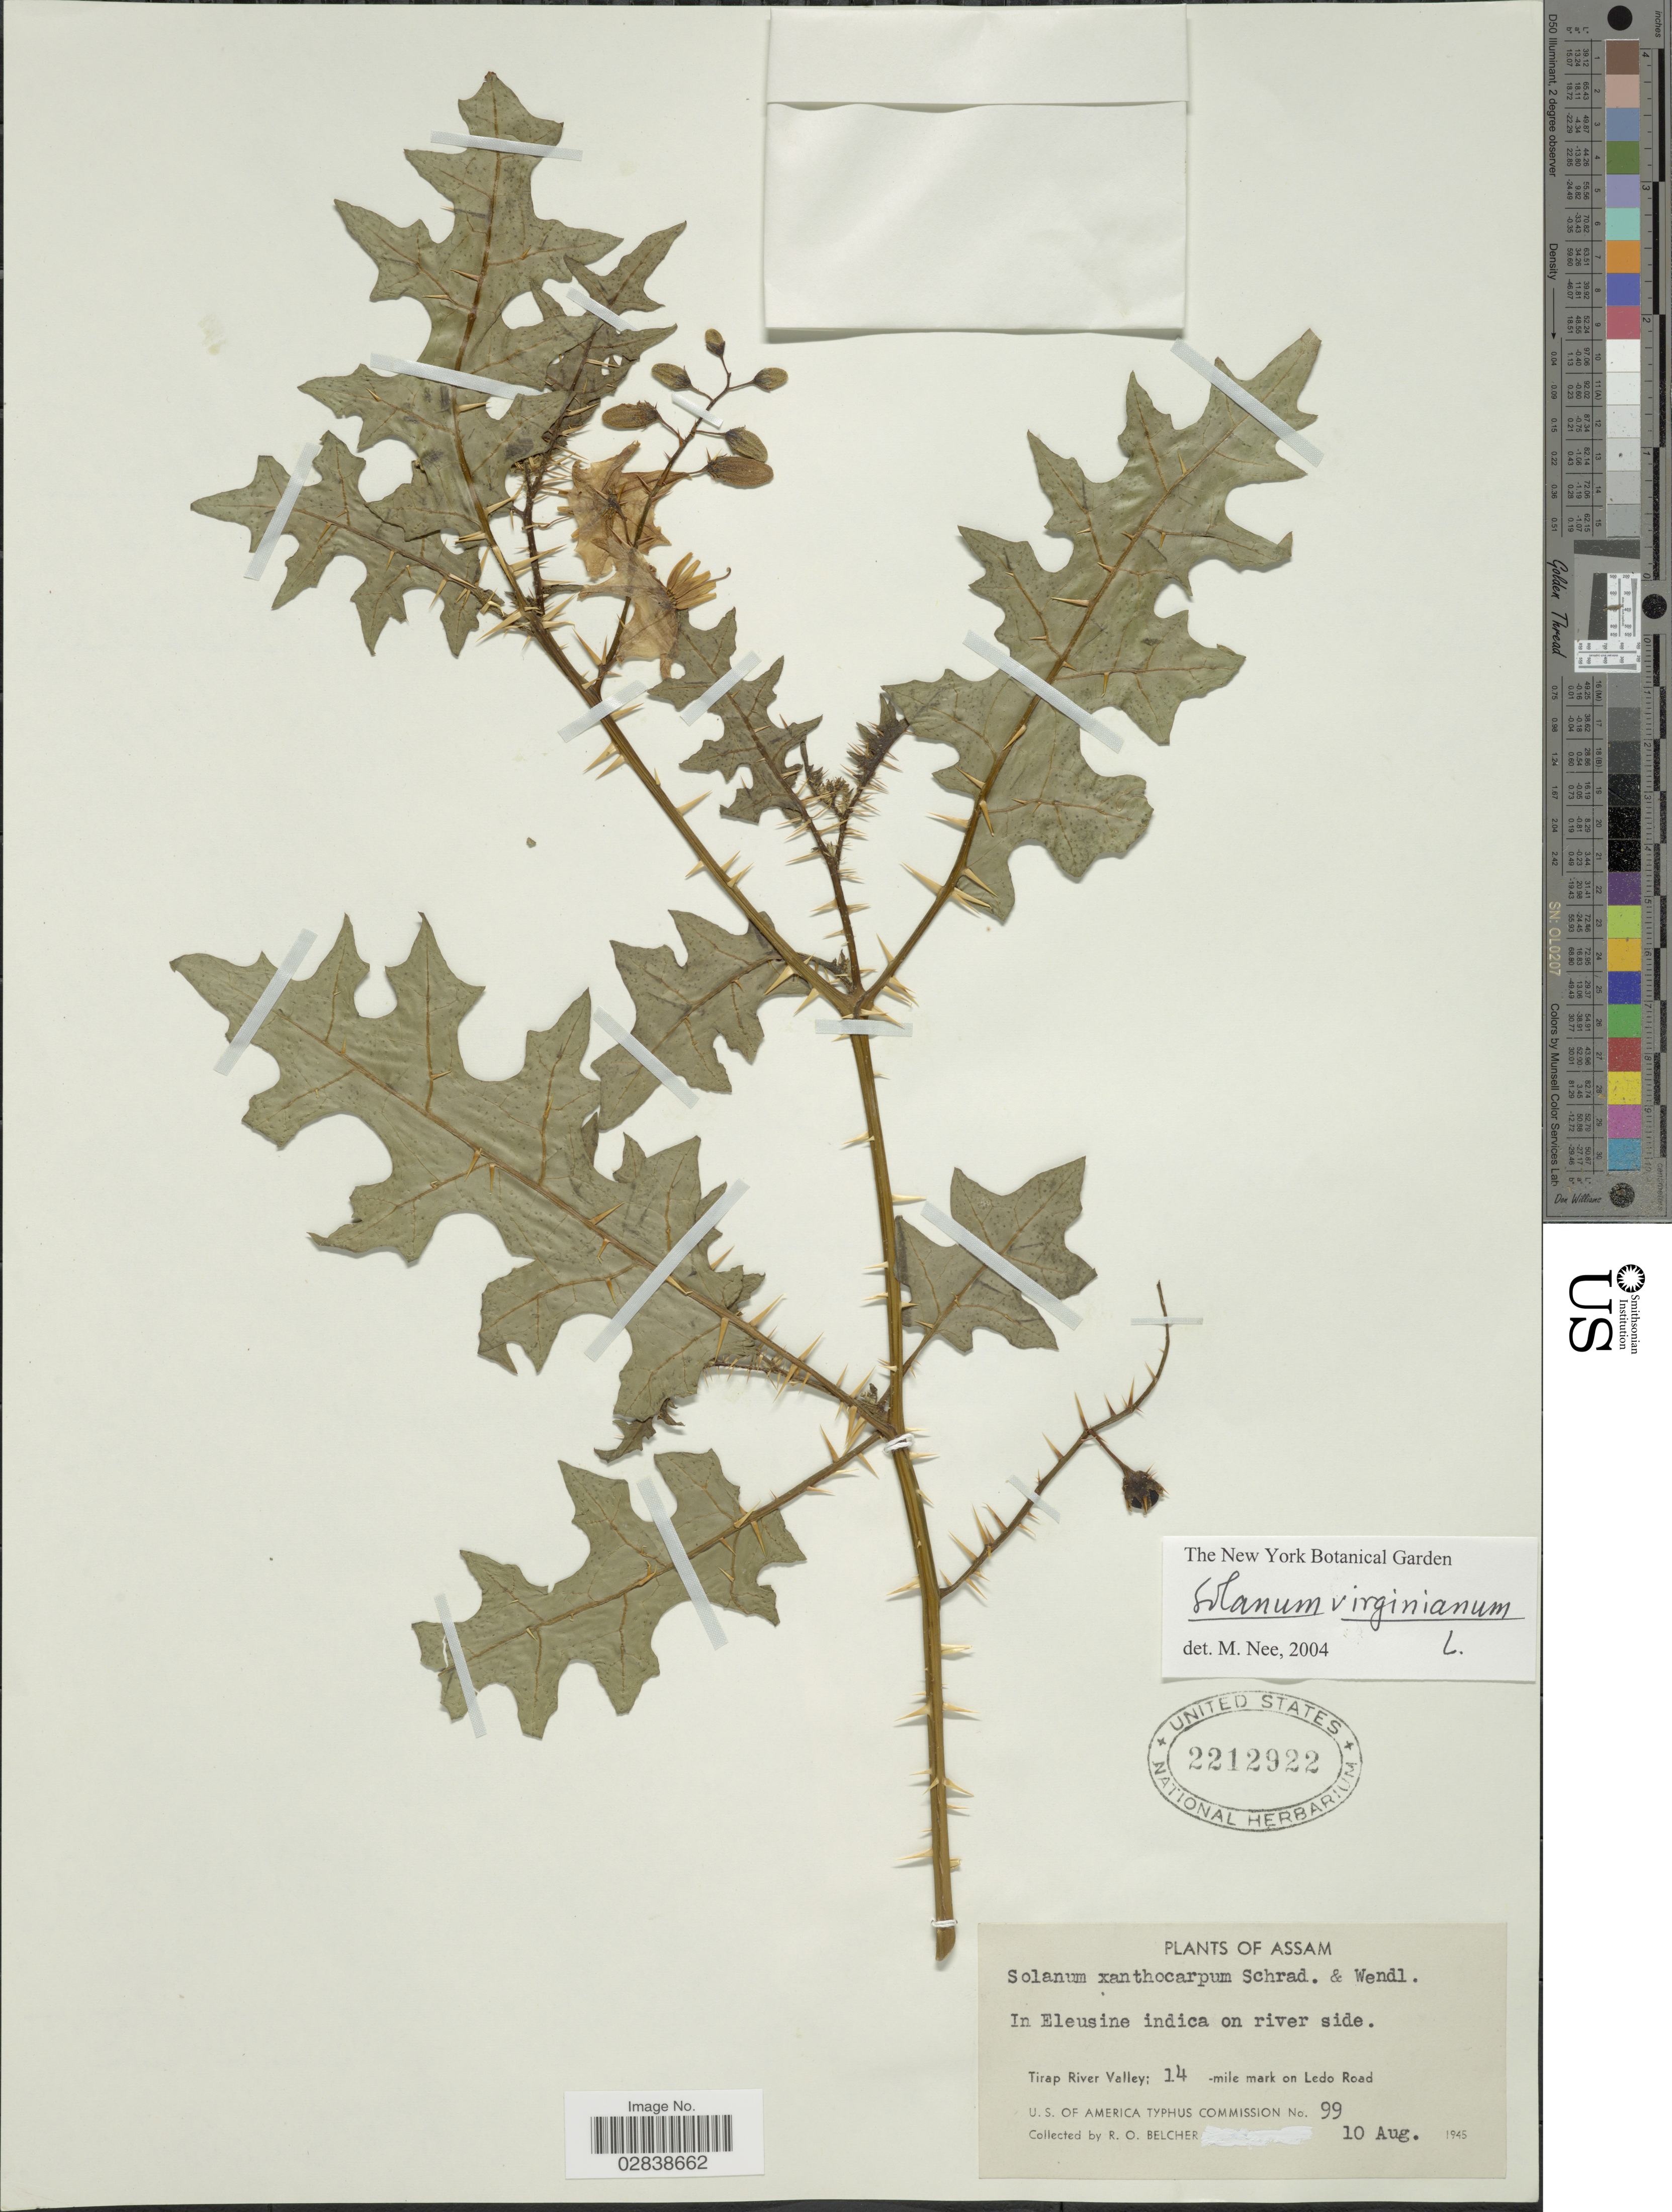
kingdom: Plantae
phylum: Tracheophyta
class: Magnoliopsida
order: Solanales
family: Solanaceae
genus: Solanum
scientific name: Solanum virginianum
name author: L.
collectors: R. Belcher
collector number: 99?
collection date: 1945-08-10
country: India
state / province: Assam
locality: Tirap River Valley; 14- mile mark on Ledo Road.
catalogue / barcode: US 2212922